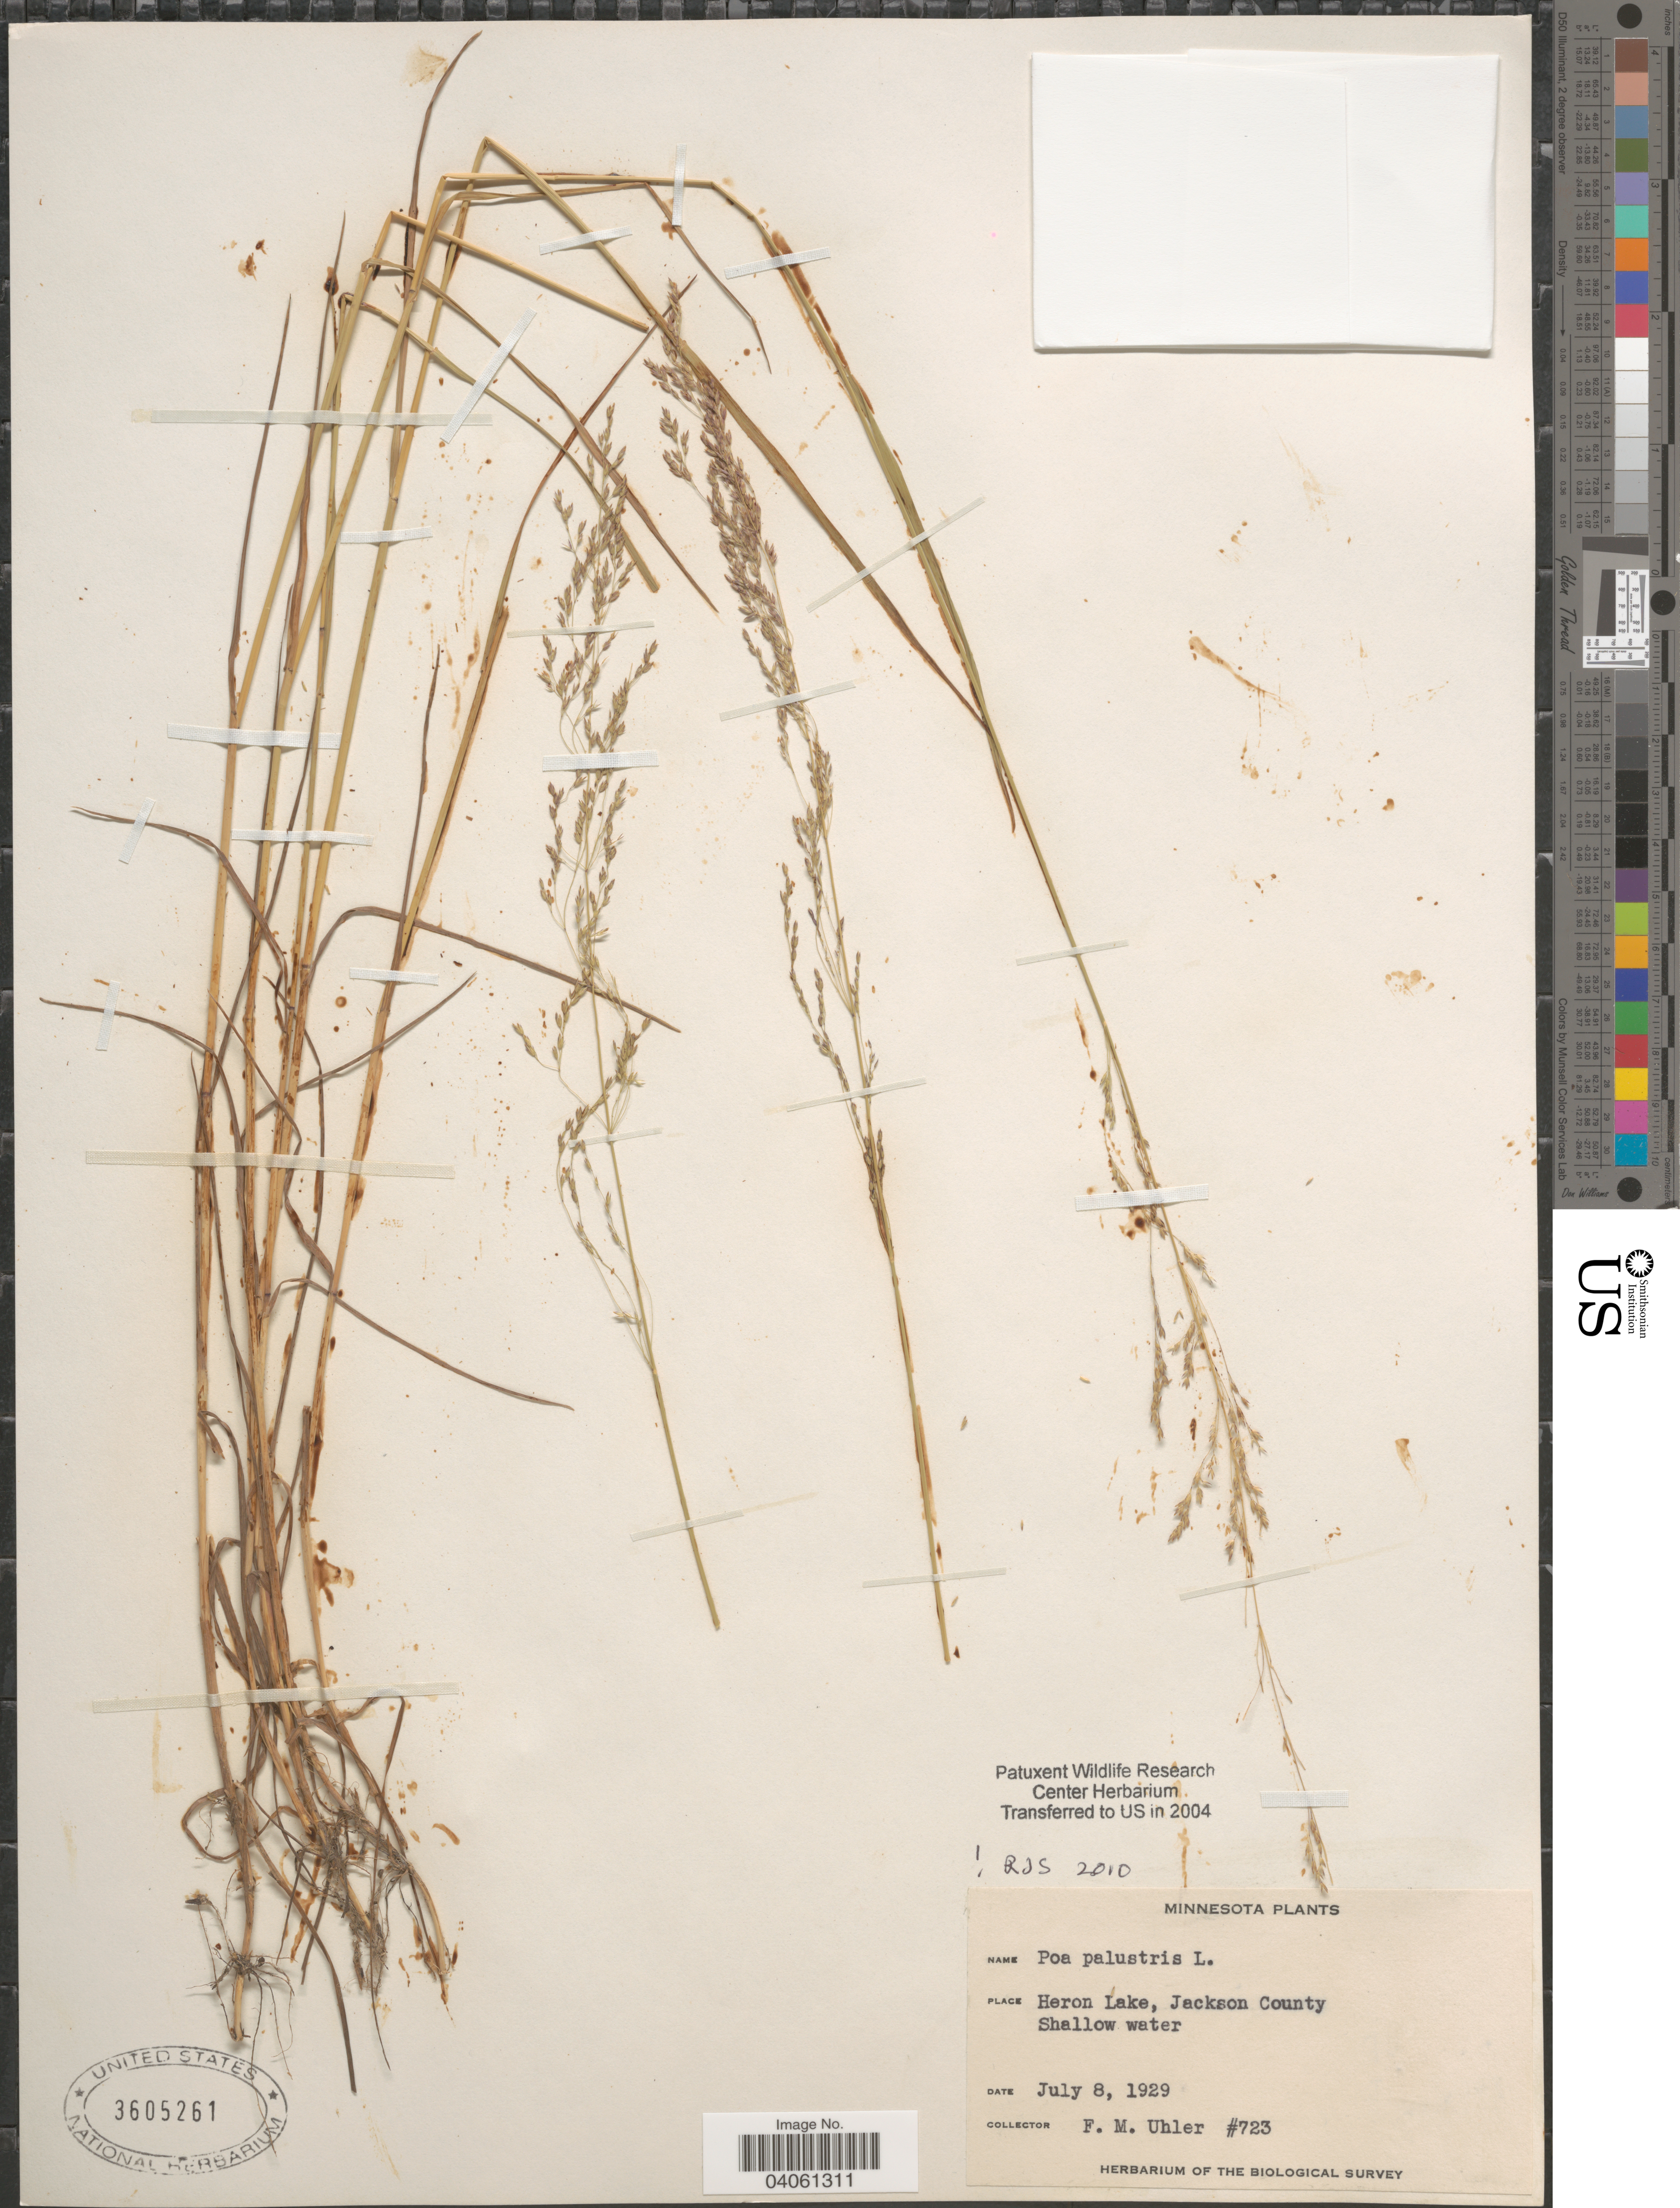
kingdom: Plantae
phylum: Tracheophyta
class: Liliopsida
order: Poales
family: Poaceae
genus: Poa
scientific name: Poa palustris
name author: L.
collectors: F. M. Uhler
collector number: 723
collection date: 1929-07-08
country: United States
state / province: Minnesota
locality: Heron Lake, Jackson County. Shallow water.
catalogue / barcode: US 3605261